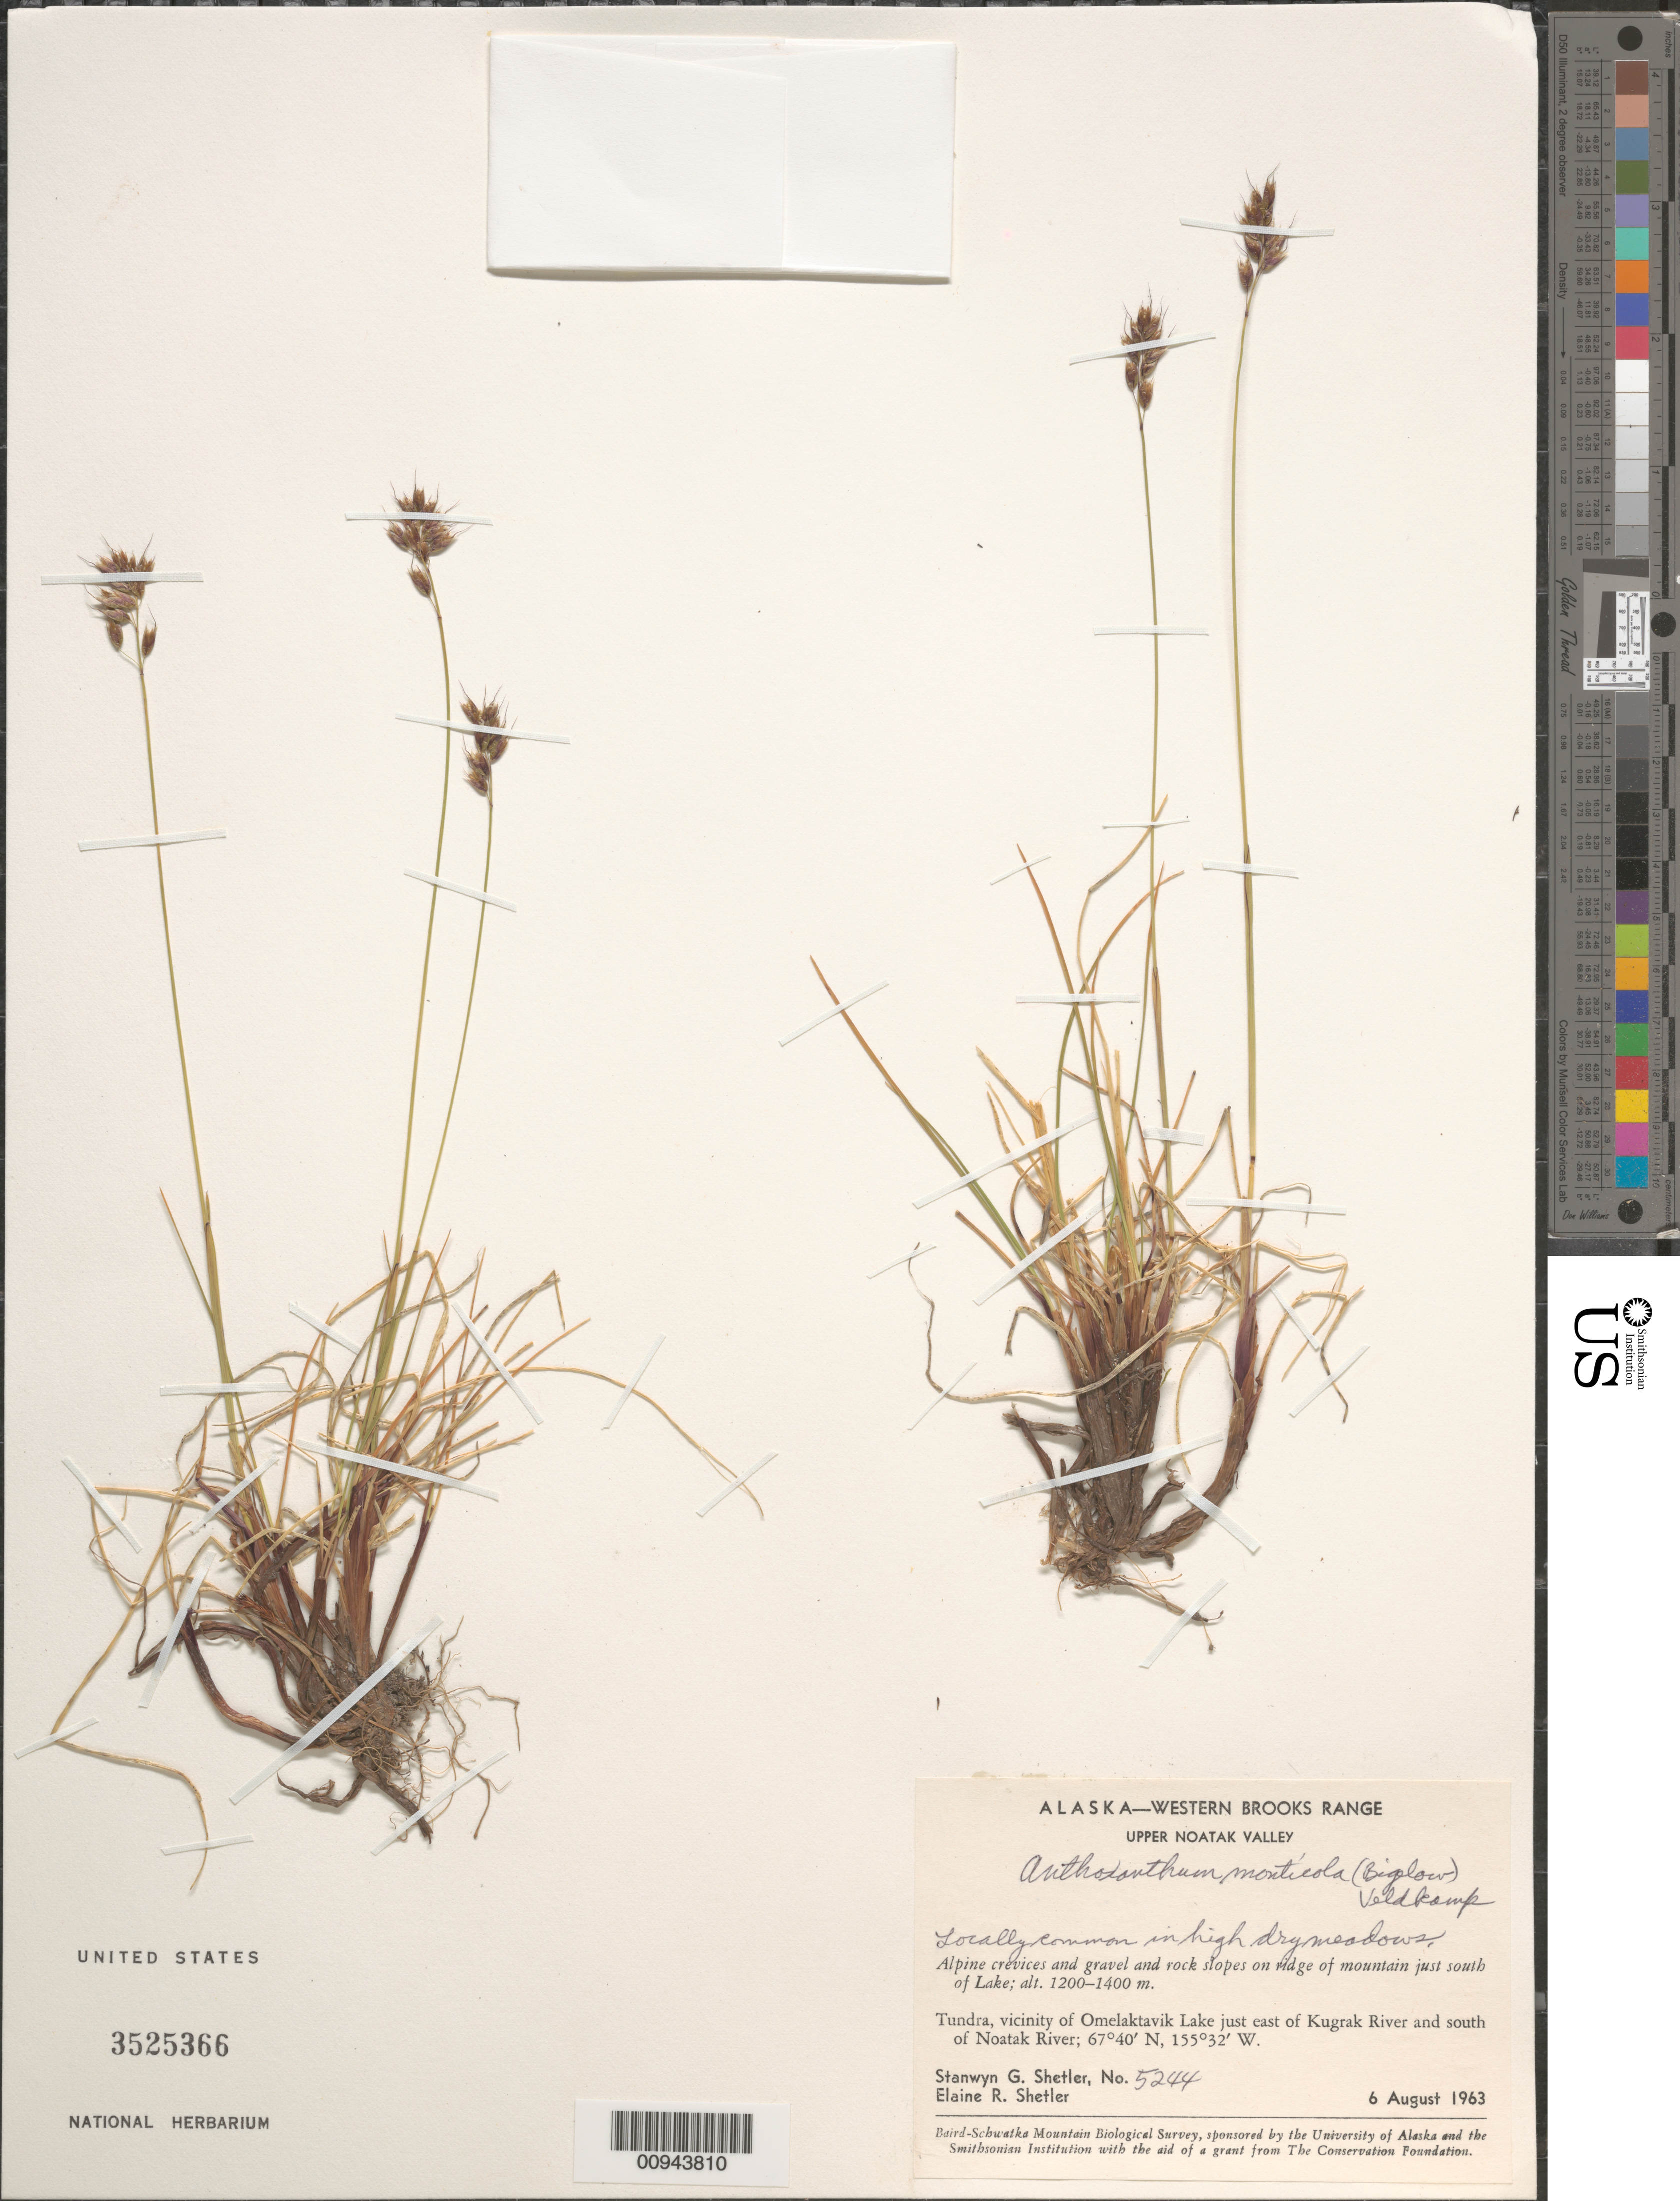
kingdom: Plantae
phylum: Tracheophyta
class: Liliopsida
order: Poales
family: Poaceae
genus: Anthoxanthum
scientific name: Anthoxanthum monticola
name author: (Bigelow) Veldkamp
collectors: S. Shetler & E. R. Shetler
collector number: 5244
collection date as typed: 06 Aug 1963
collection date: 1963-08-06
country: United States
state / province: Alaska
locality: Vicinity of Omelaktavik Lake just east of Kugrak River and south of Noatak River. Western Brooks Range, Upper Noatak Valley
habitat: Tundra. Alpine crevices and gravel and rock slopes on ridge of mountain just south of Lake. Locally common in high dry meadows.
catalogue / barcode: US 3525366